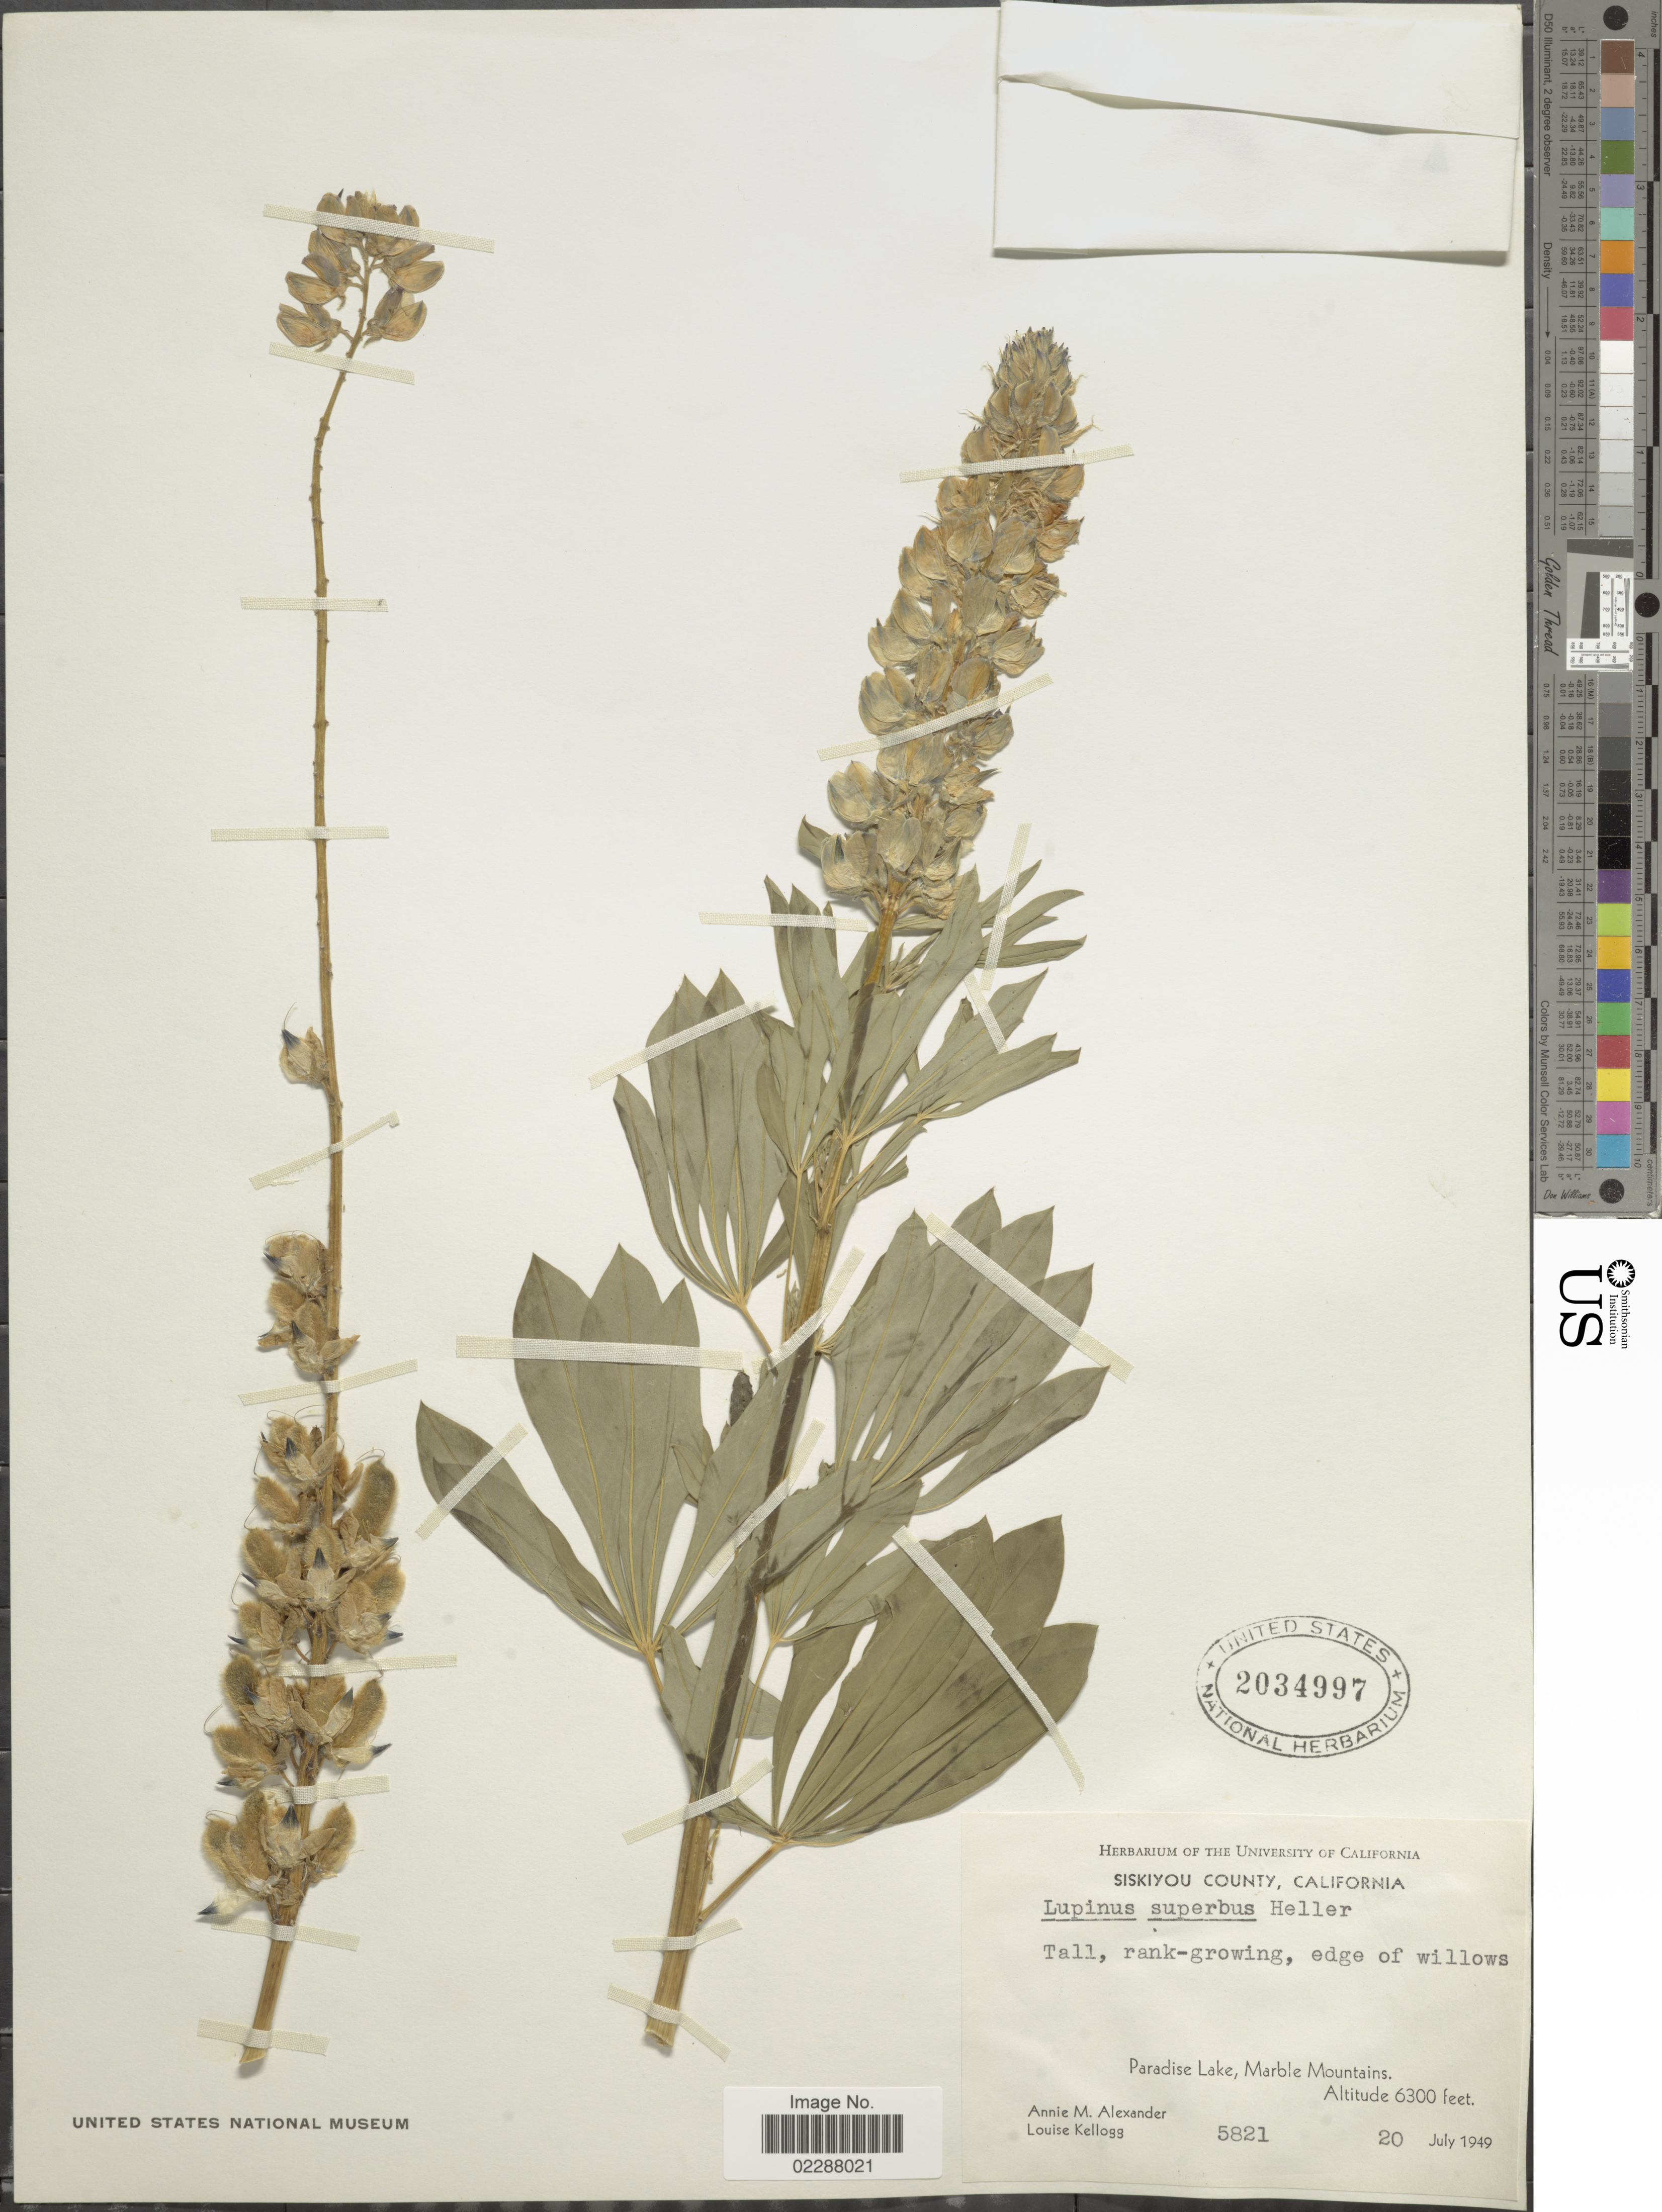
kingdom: Plantae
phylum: Tracheophyta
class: Magnoliopsida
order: Fabales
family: Fabaceae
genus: Lupinus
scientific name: Lupinus superbus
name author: A. Heller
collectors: A. M. Alexander & L. Kellogg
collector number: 5821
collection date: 1949-07-20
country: United States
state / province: California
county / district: Siskiyou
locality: Siskiyou County, Paradise Lake, Marble Mountains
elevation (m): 1920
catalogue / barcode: US 2034997